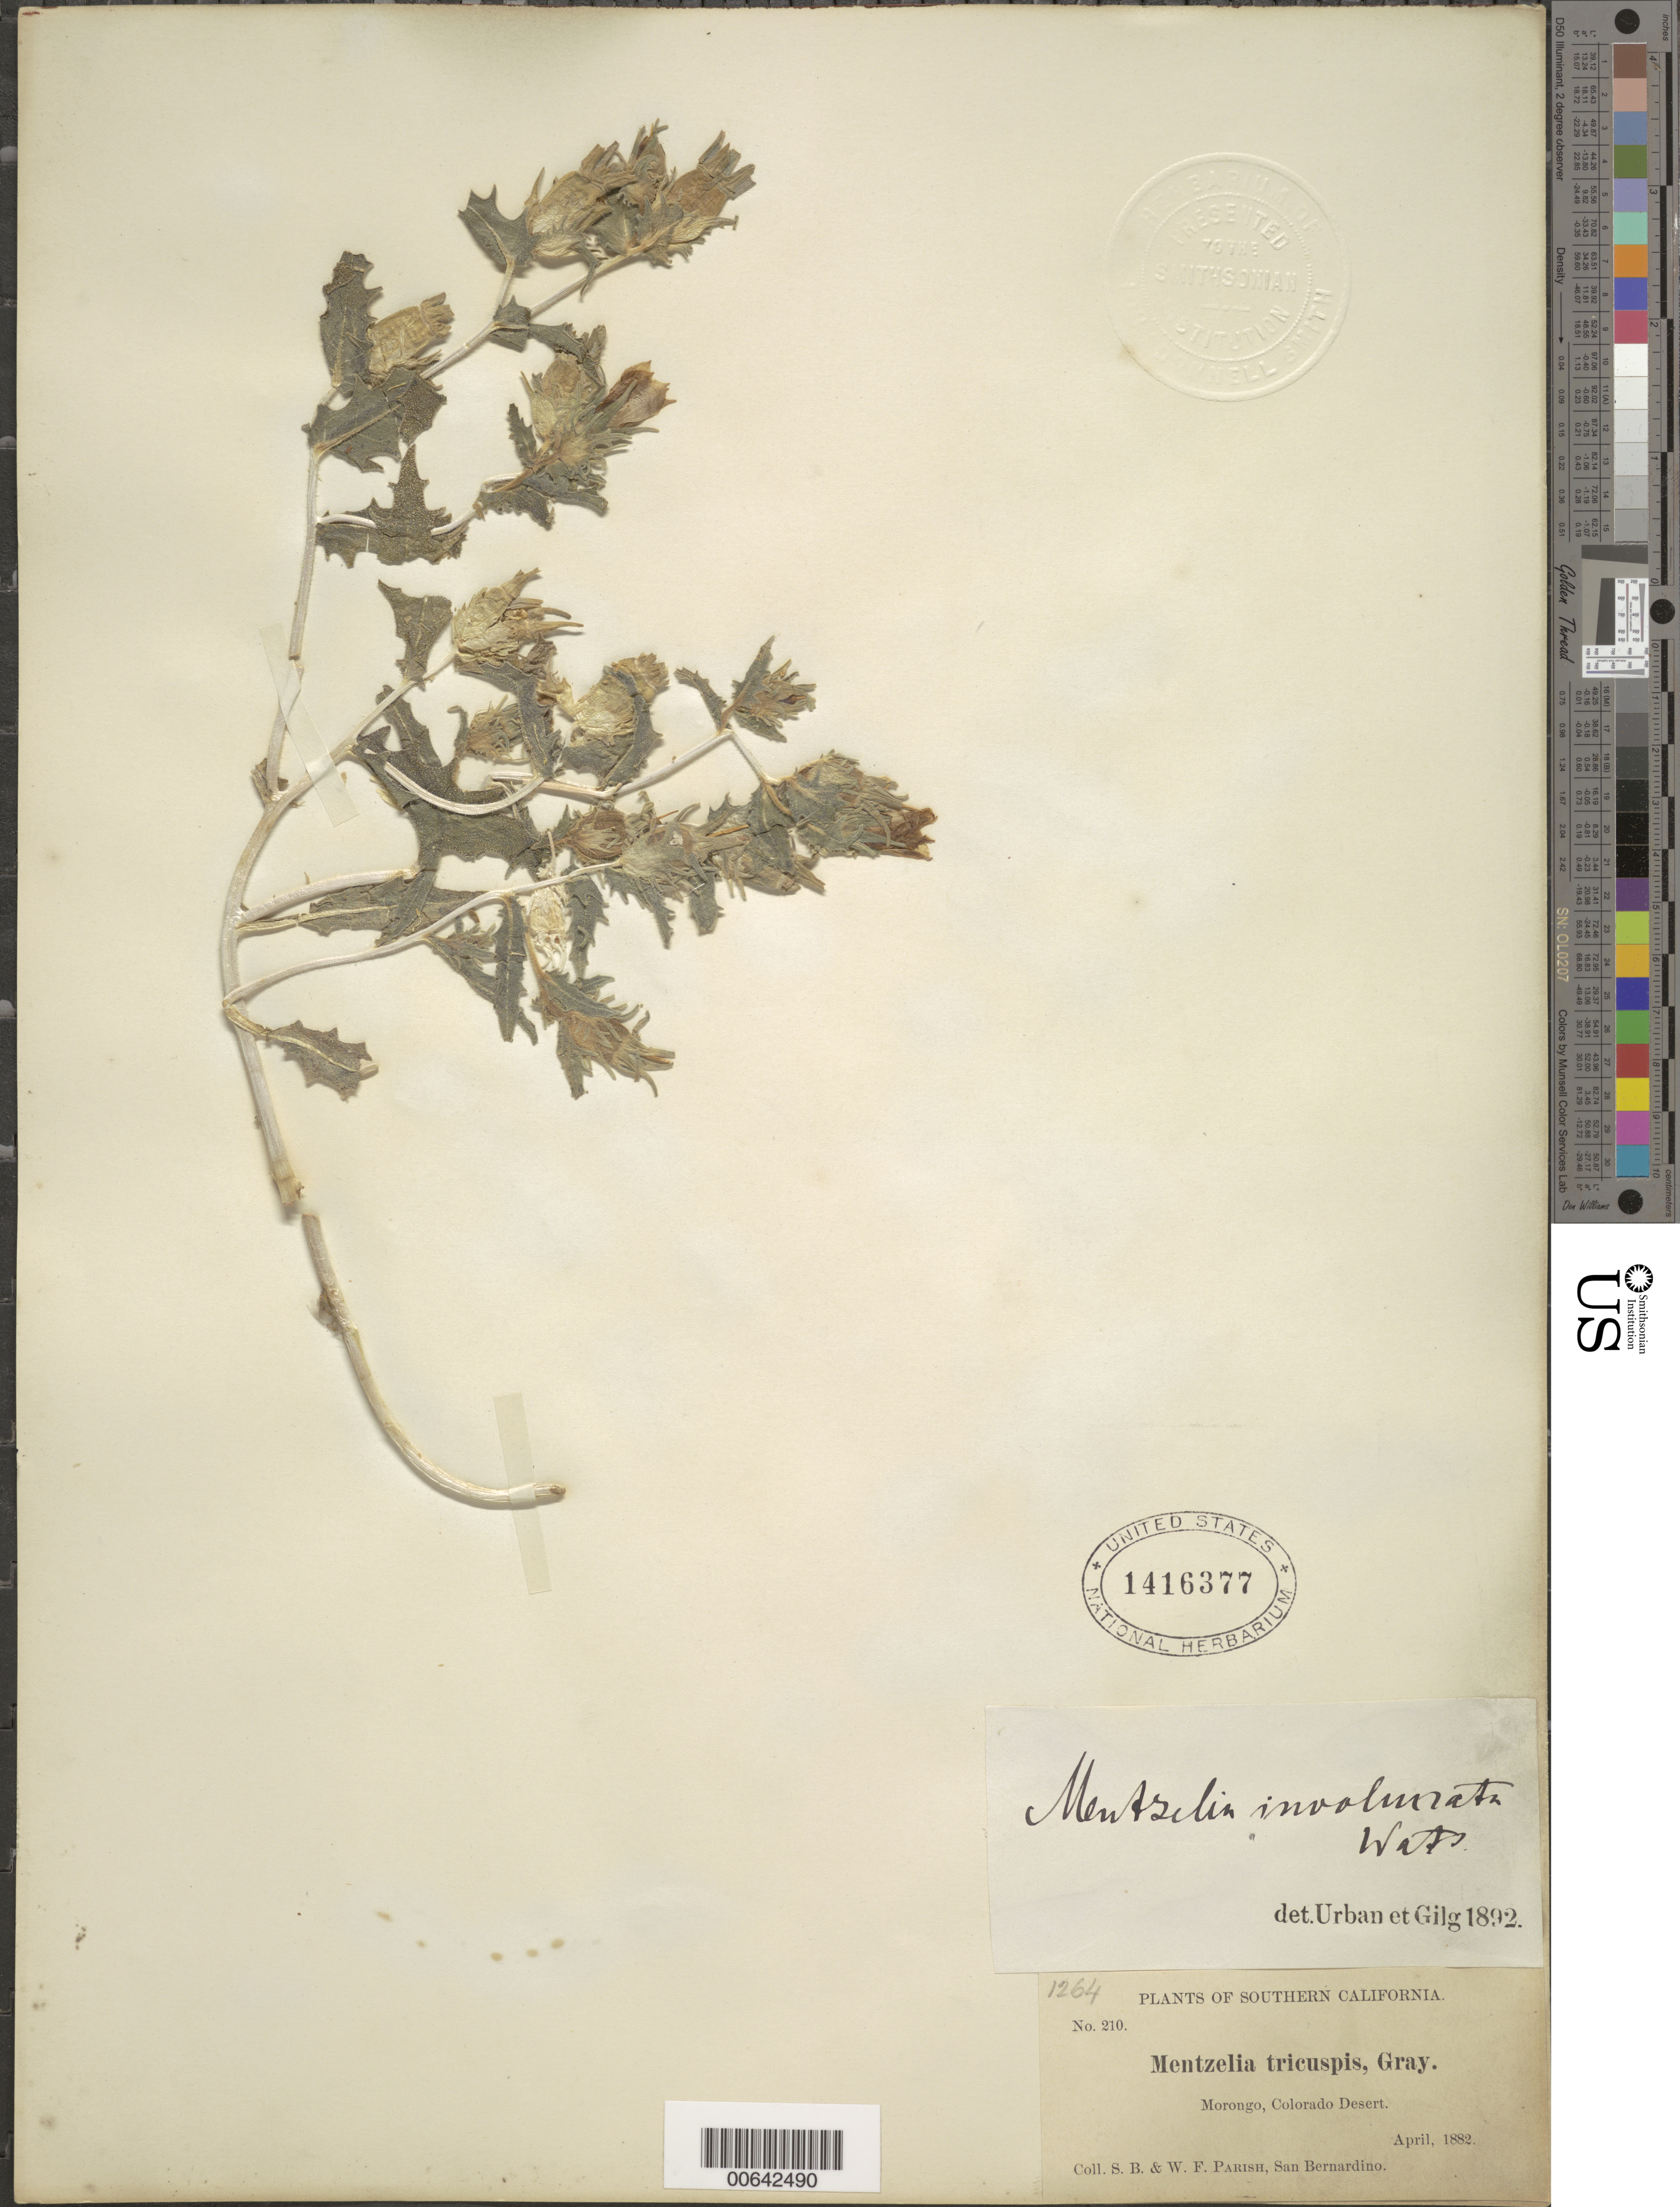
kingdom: Plantae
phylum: Tracheophyta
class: Magnoliopsida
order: Cornales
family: Loasaceae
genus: Mentzelia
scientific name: Mentzelia involucrata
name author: S. Watson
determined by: Urban, I.; Gilg, E. F.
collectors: S. B. Parish & W. F. Parish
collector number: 210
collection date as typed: Apr 1882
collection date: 1882-04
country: United States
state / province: California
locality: Morongo, Colorado Desert.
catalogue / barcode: US 1416377